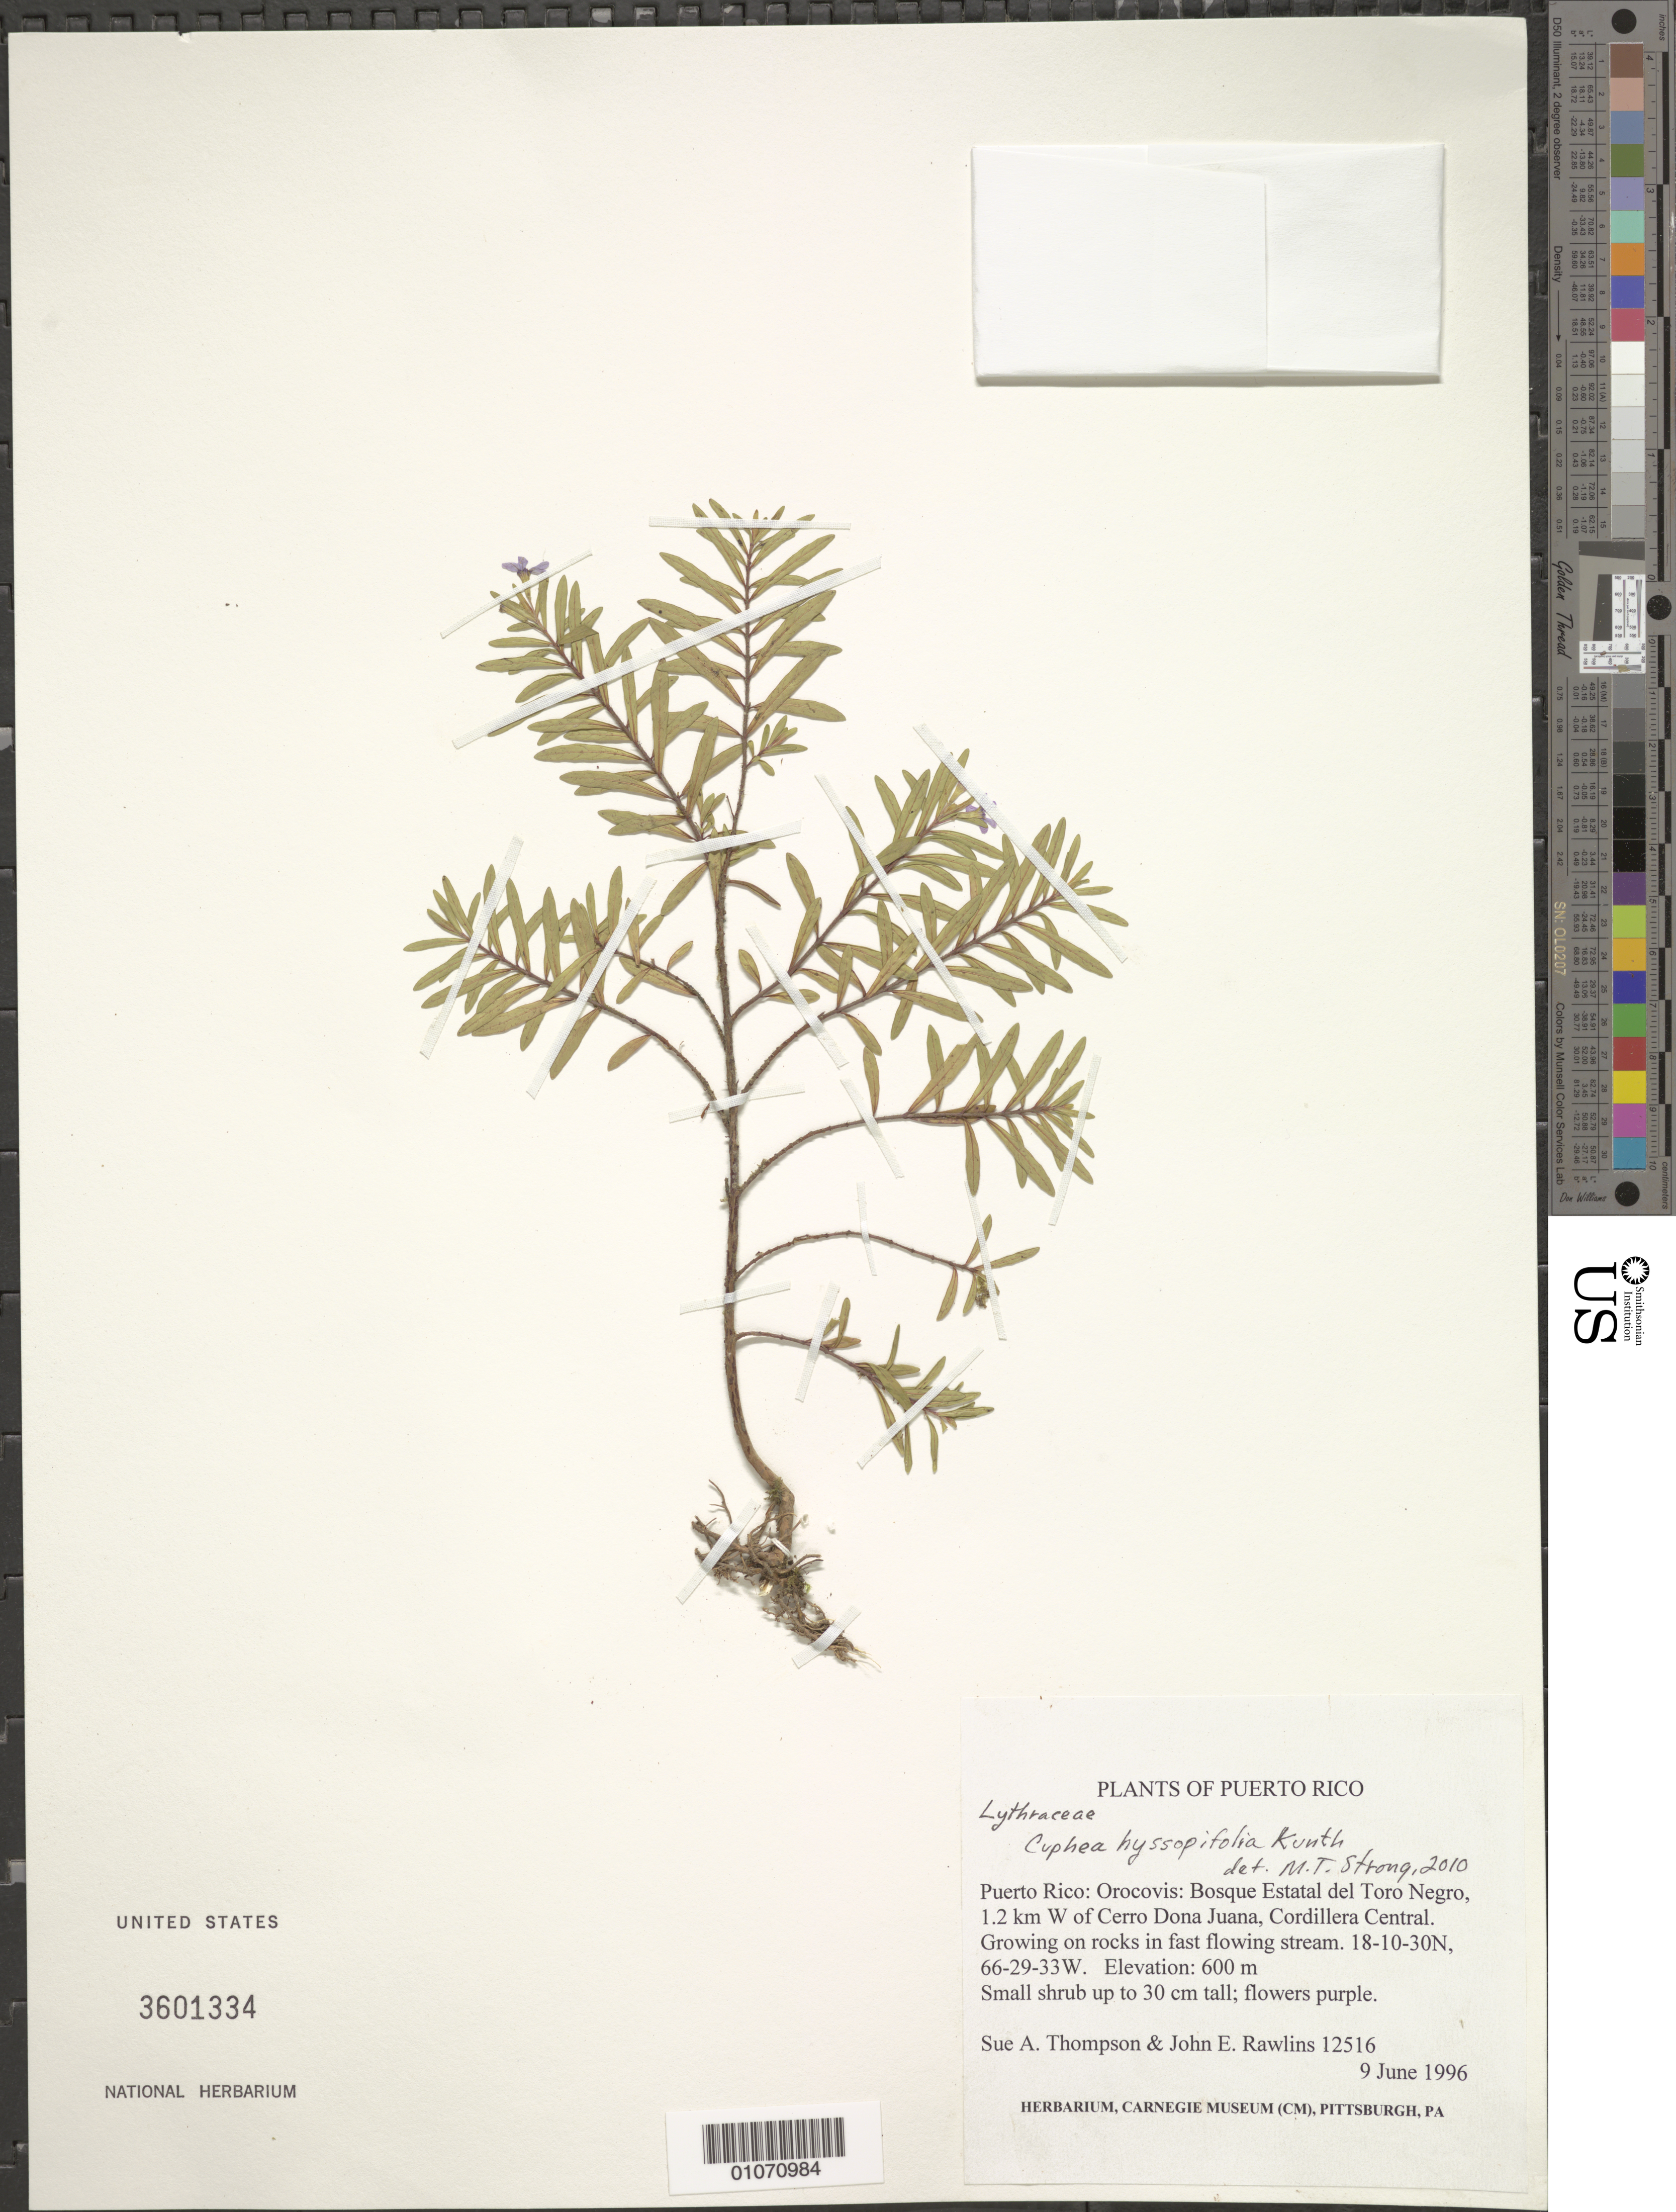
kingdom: Plantae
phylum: Tracheophyta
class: Magnoliopsida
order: Myrtales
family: Lythraceae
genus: Cuphea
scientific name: Cuphea hyssopifolia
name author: Kunth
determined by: Strong, M. T., (US), Smithsonian Institution - National Museum of Natural History (UNITED STATES)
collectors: S. A. Thompson & J. Rawlins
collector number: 12516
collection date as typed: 09 Jun 1996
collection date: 1996-06-09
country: Puerto Rico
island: Puerto Rico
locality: Orocovis; Bosque Estatal del Toro Negro, 1.2 km W of Cerro Dona Juana, Cordillera Central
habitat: Growing on rocks in fast flowing stream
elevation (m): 600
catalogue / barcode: US 3601334